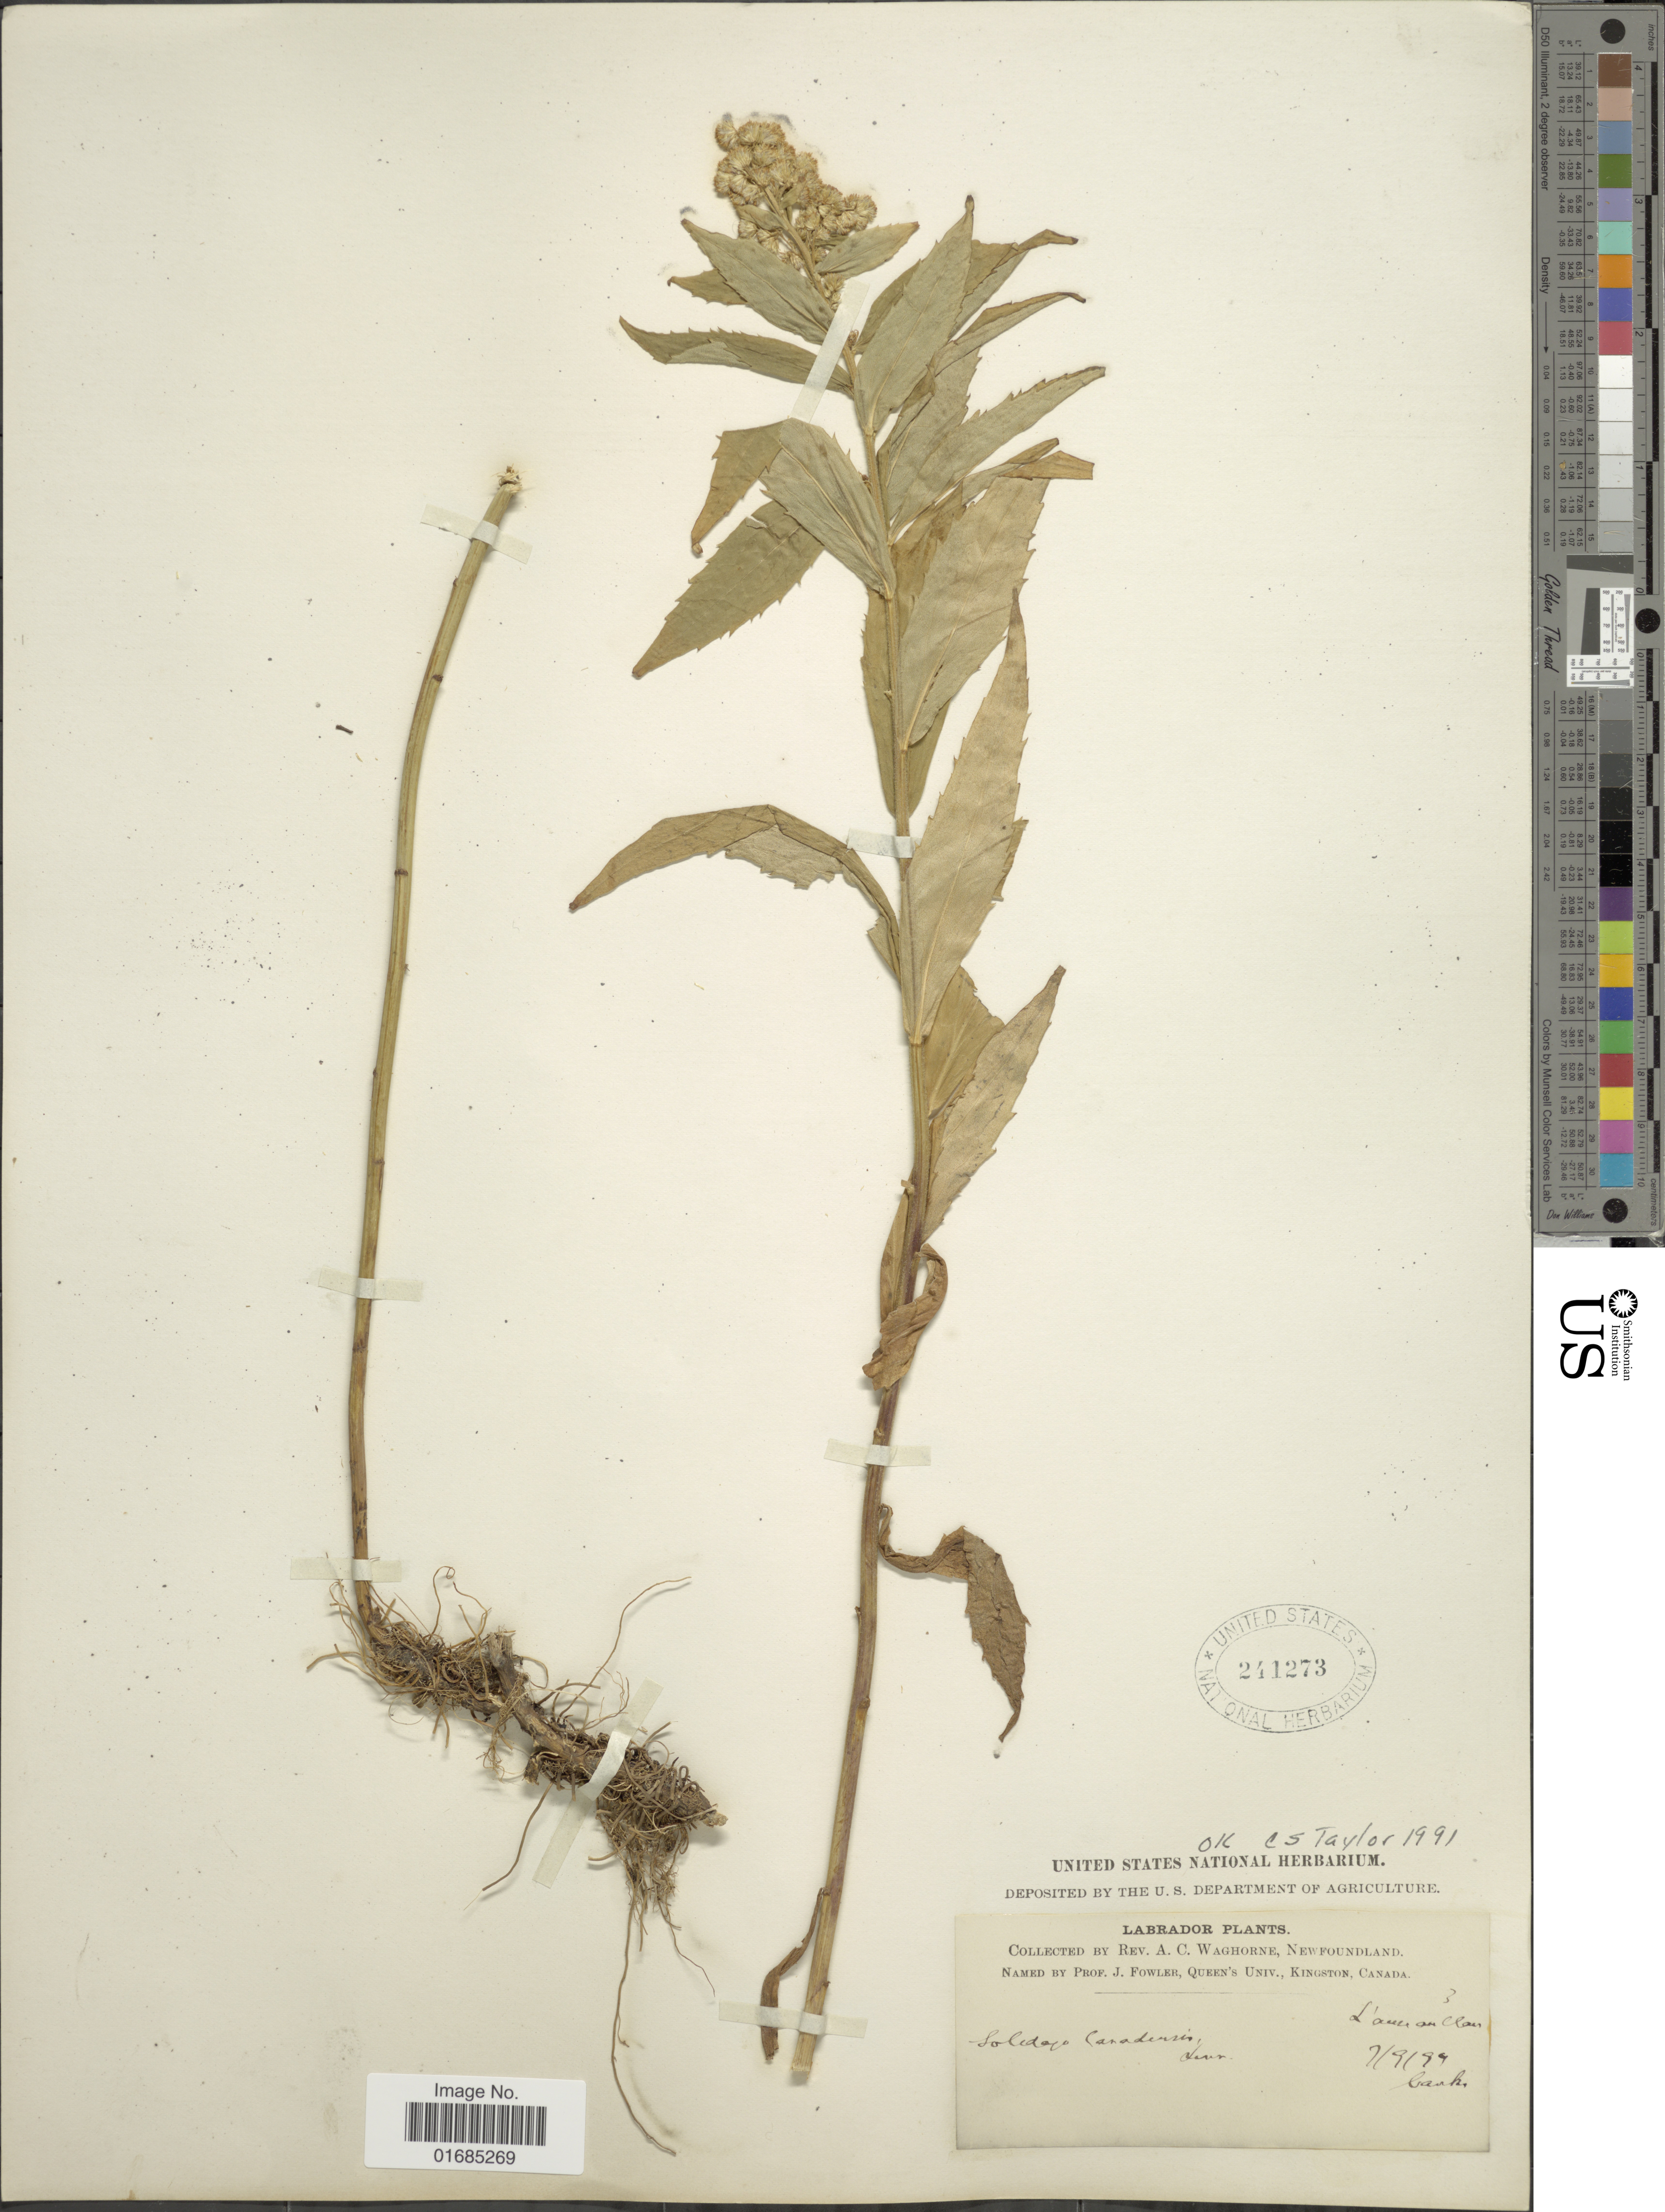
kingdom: Plantae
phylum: Tracheophyta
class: Magnoliopsida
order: Asterales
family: Asteraceae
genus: Solidago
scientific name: Solidago canadensis var. canadensis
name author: L.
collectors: A. Waghorne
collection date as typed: Transcribed d/m/y: 7/9/94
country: Canada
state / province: Newfoundland and Labrador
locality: Labrador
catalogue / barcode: US 241273